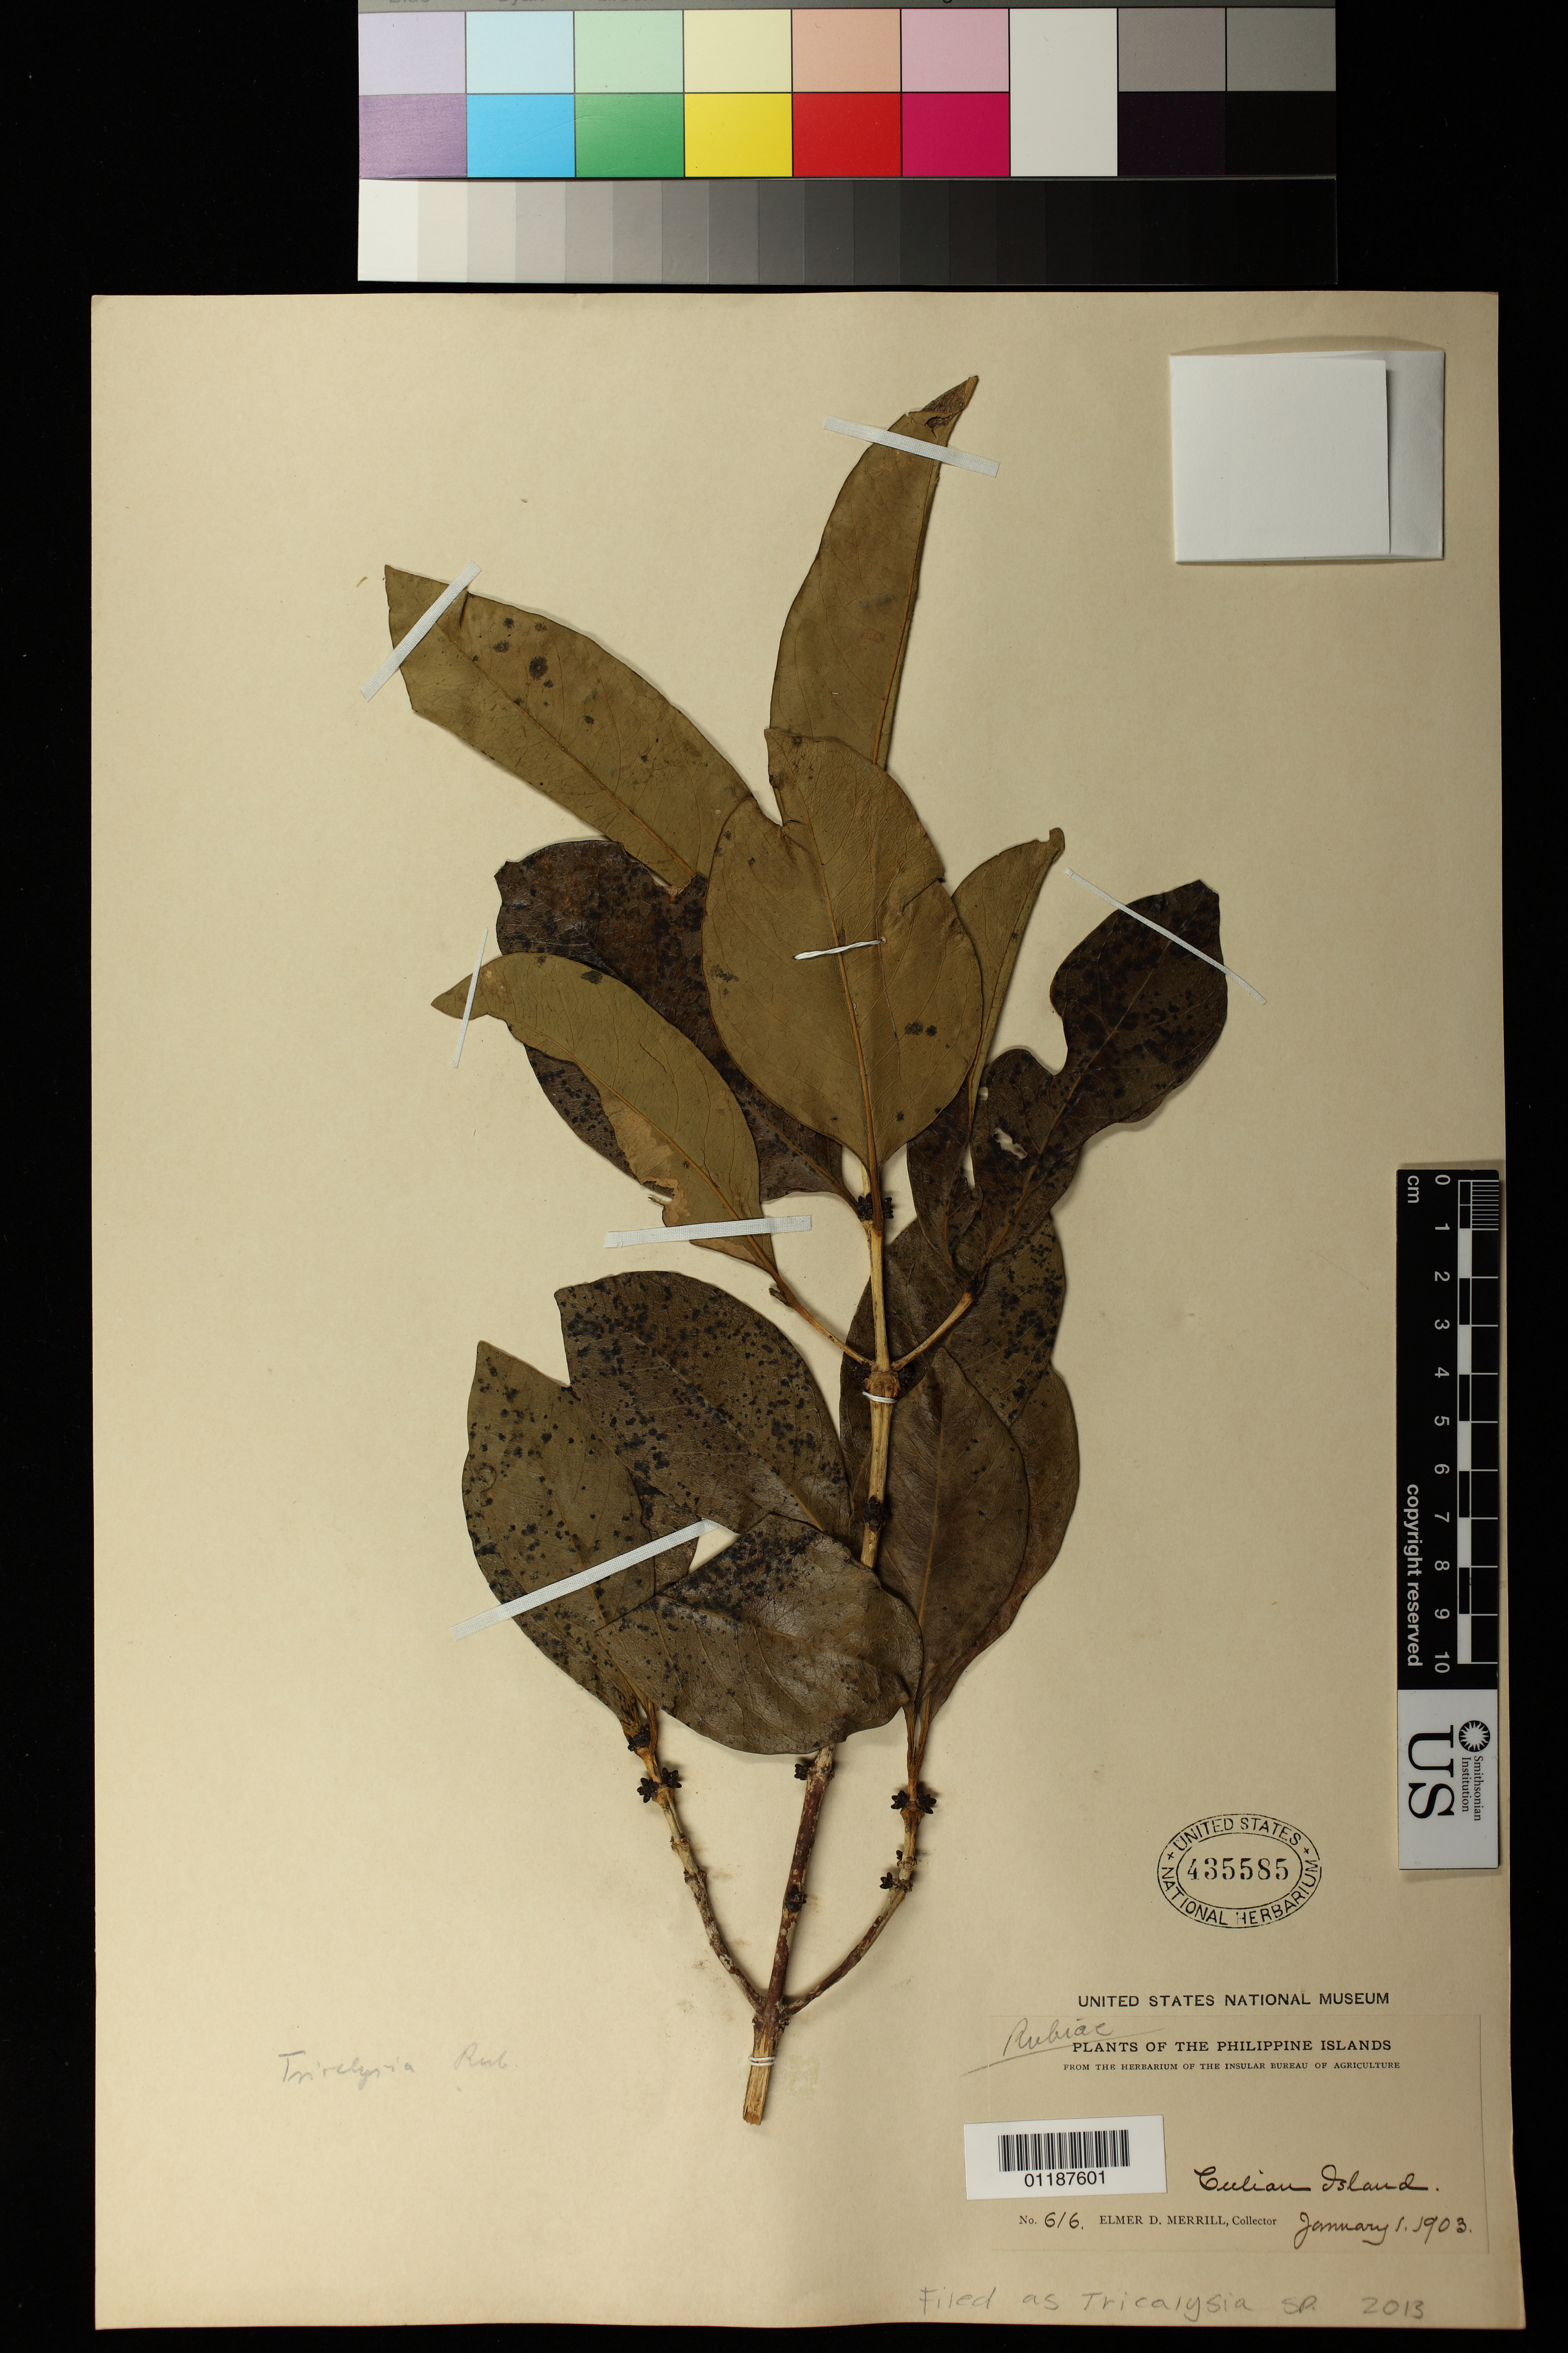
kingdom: Plantae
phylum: Tracheophyta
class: Magnoliopsida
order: Gentianales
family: Rubiaceae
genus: Tricalysia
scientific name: Tricalysia sp.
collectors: E. D. Merrill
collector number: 616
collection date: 1903-01-01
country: Philippines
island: Culion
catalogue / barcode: US 435585